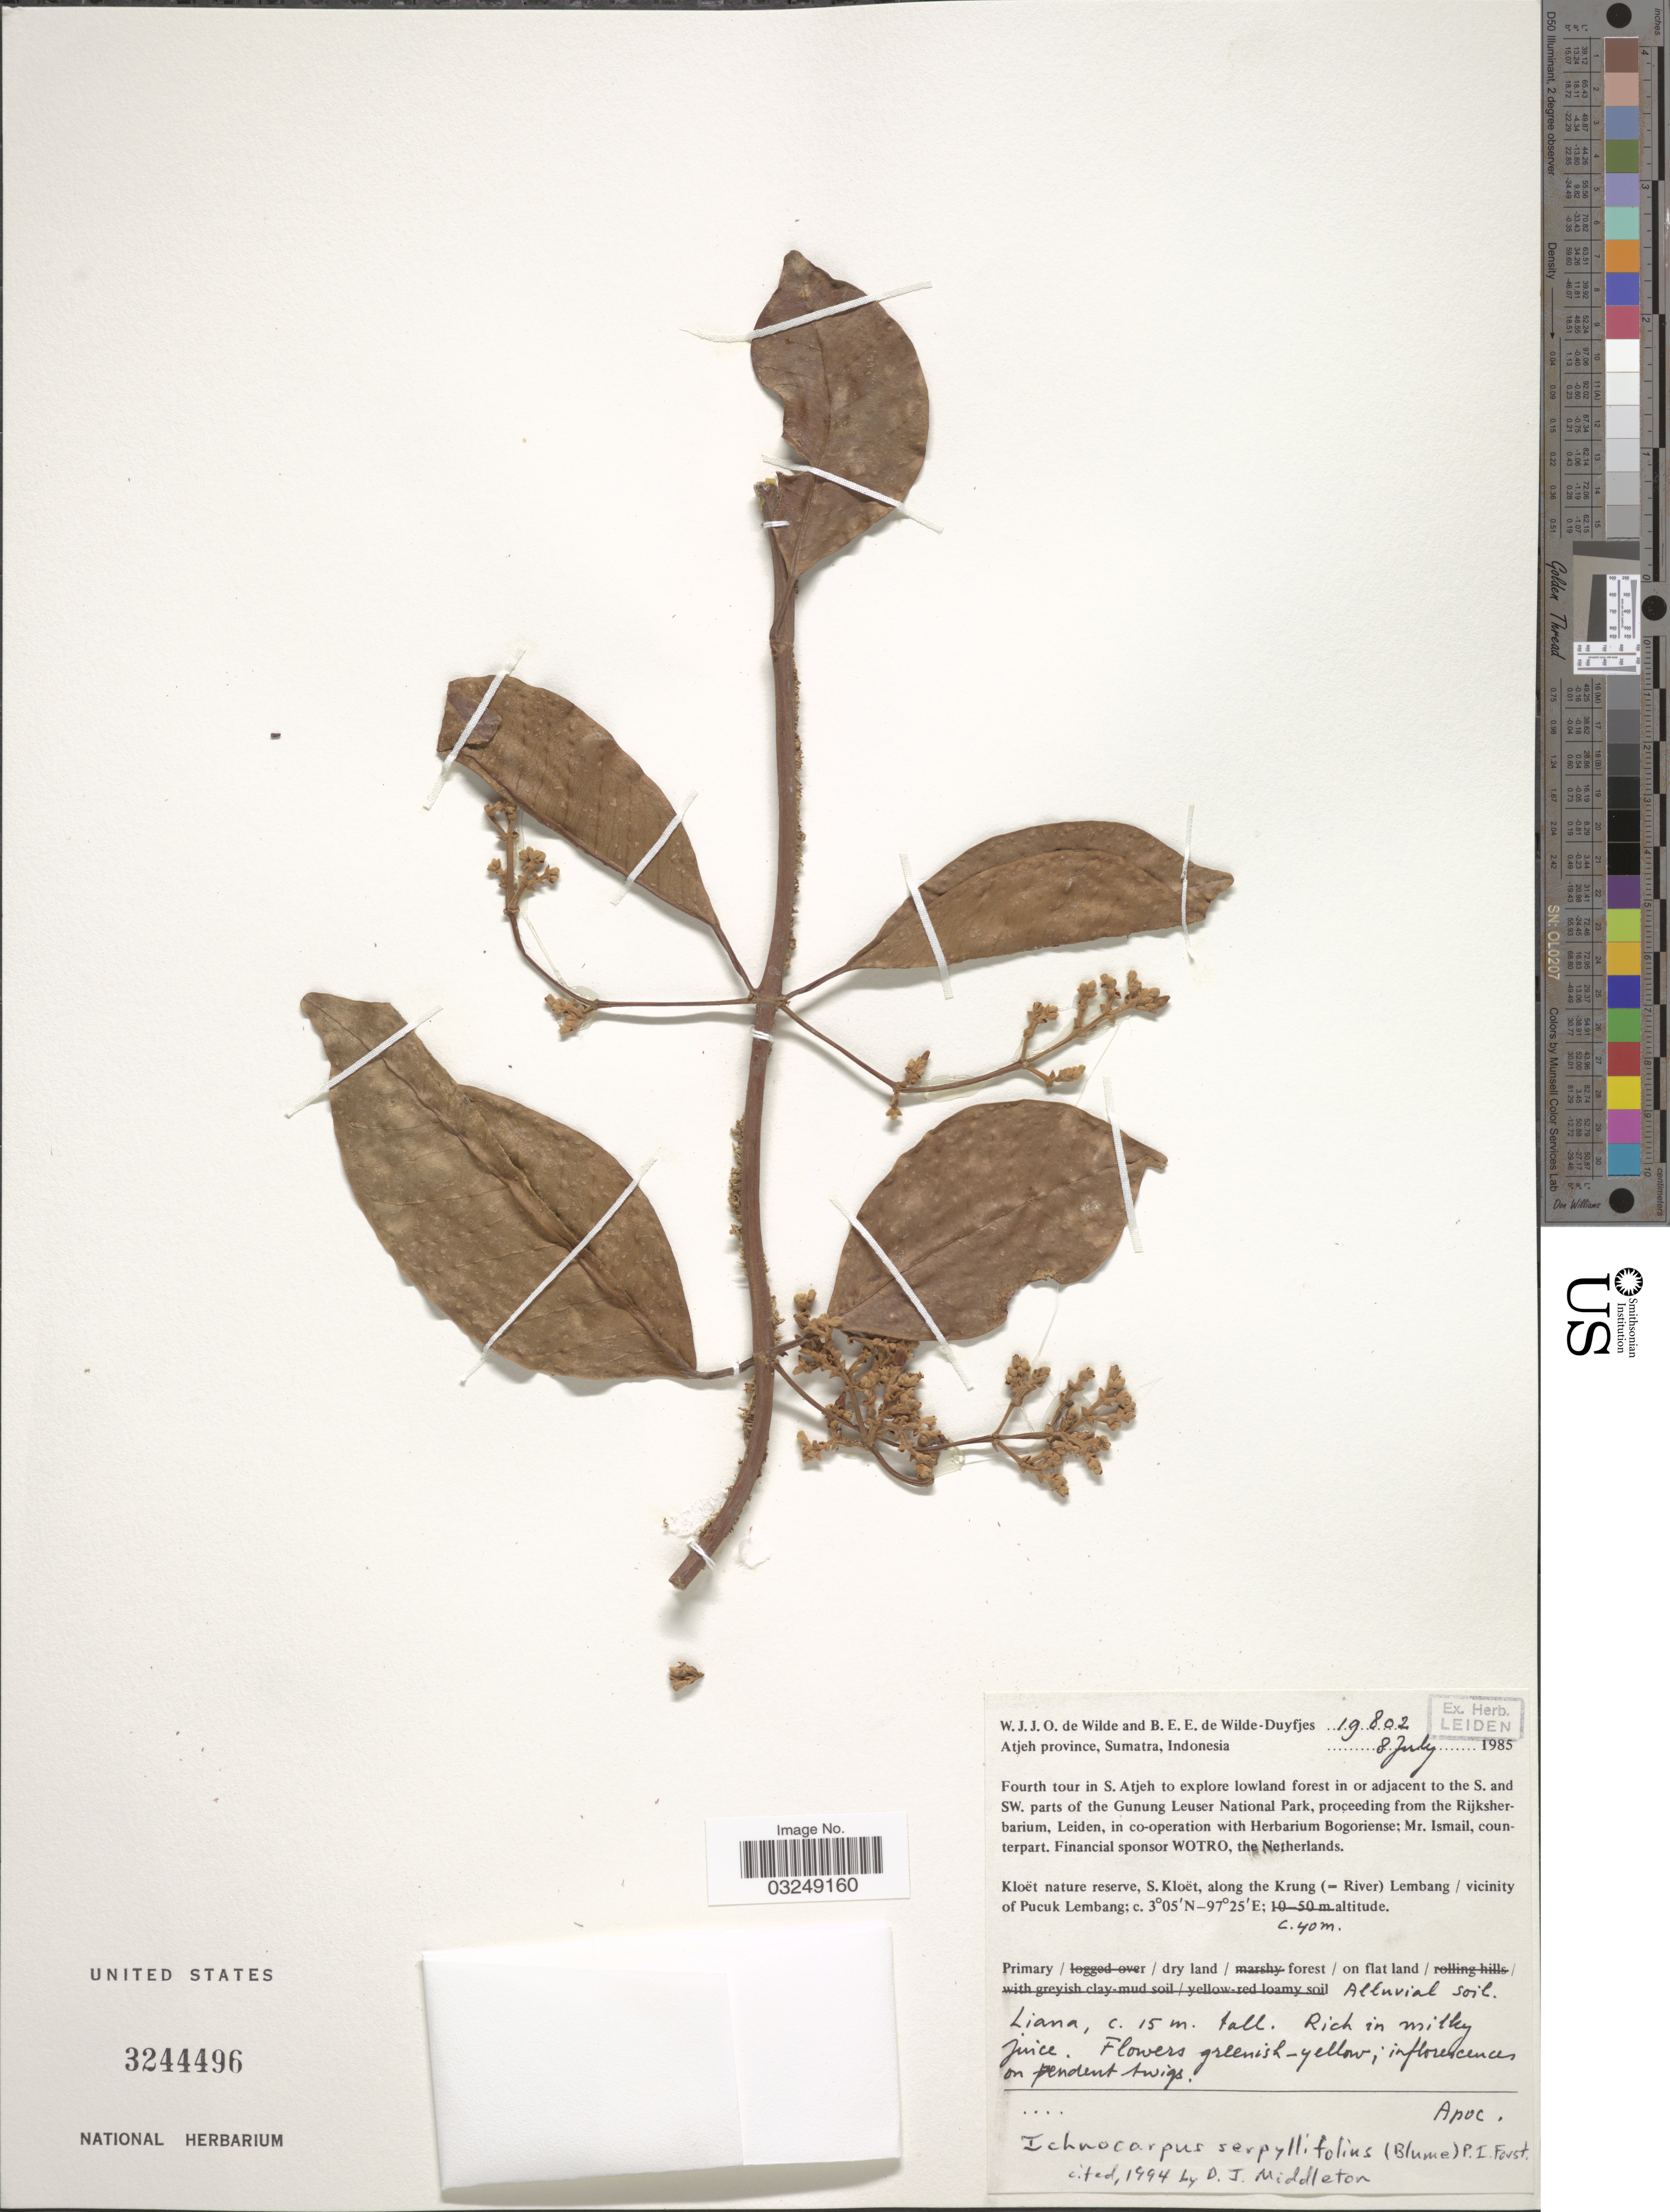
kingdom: Plantae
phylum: Tracheophyta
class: Magnoliopsida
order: Gentianales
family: Apocynaceae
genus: Ichnocarpus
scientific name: Ichnocarpus serpyllifolius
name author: (Blume) P.I. Forst.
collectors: W. J. de Wilde & B. E. de Wilde-Duyfjes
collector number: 19802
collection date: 1985-07-08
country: Indonesia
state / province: Sumatra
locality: Atjeh province. Fourth tour in S. Atjeh to explore lowland forest in or adjacent to the S. and SW. parts of the Gunung Leuser National Park. Kloët nature reserve, S. Kloët, along the Krung (= River) Lembang / vicinity of Pucuk Lembang.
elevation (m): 40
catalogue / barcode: US 3244496